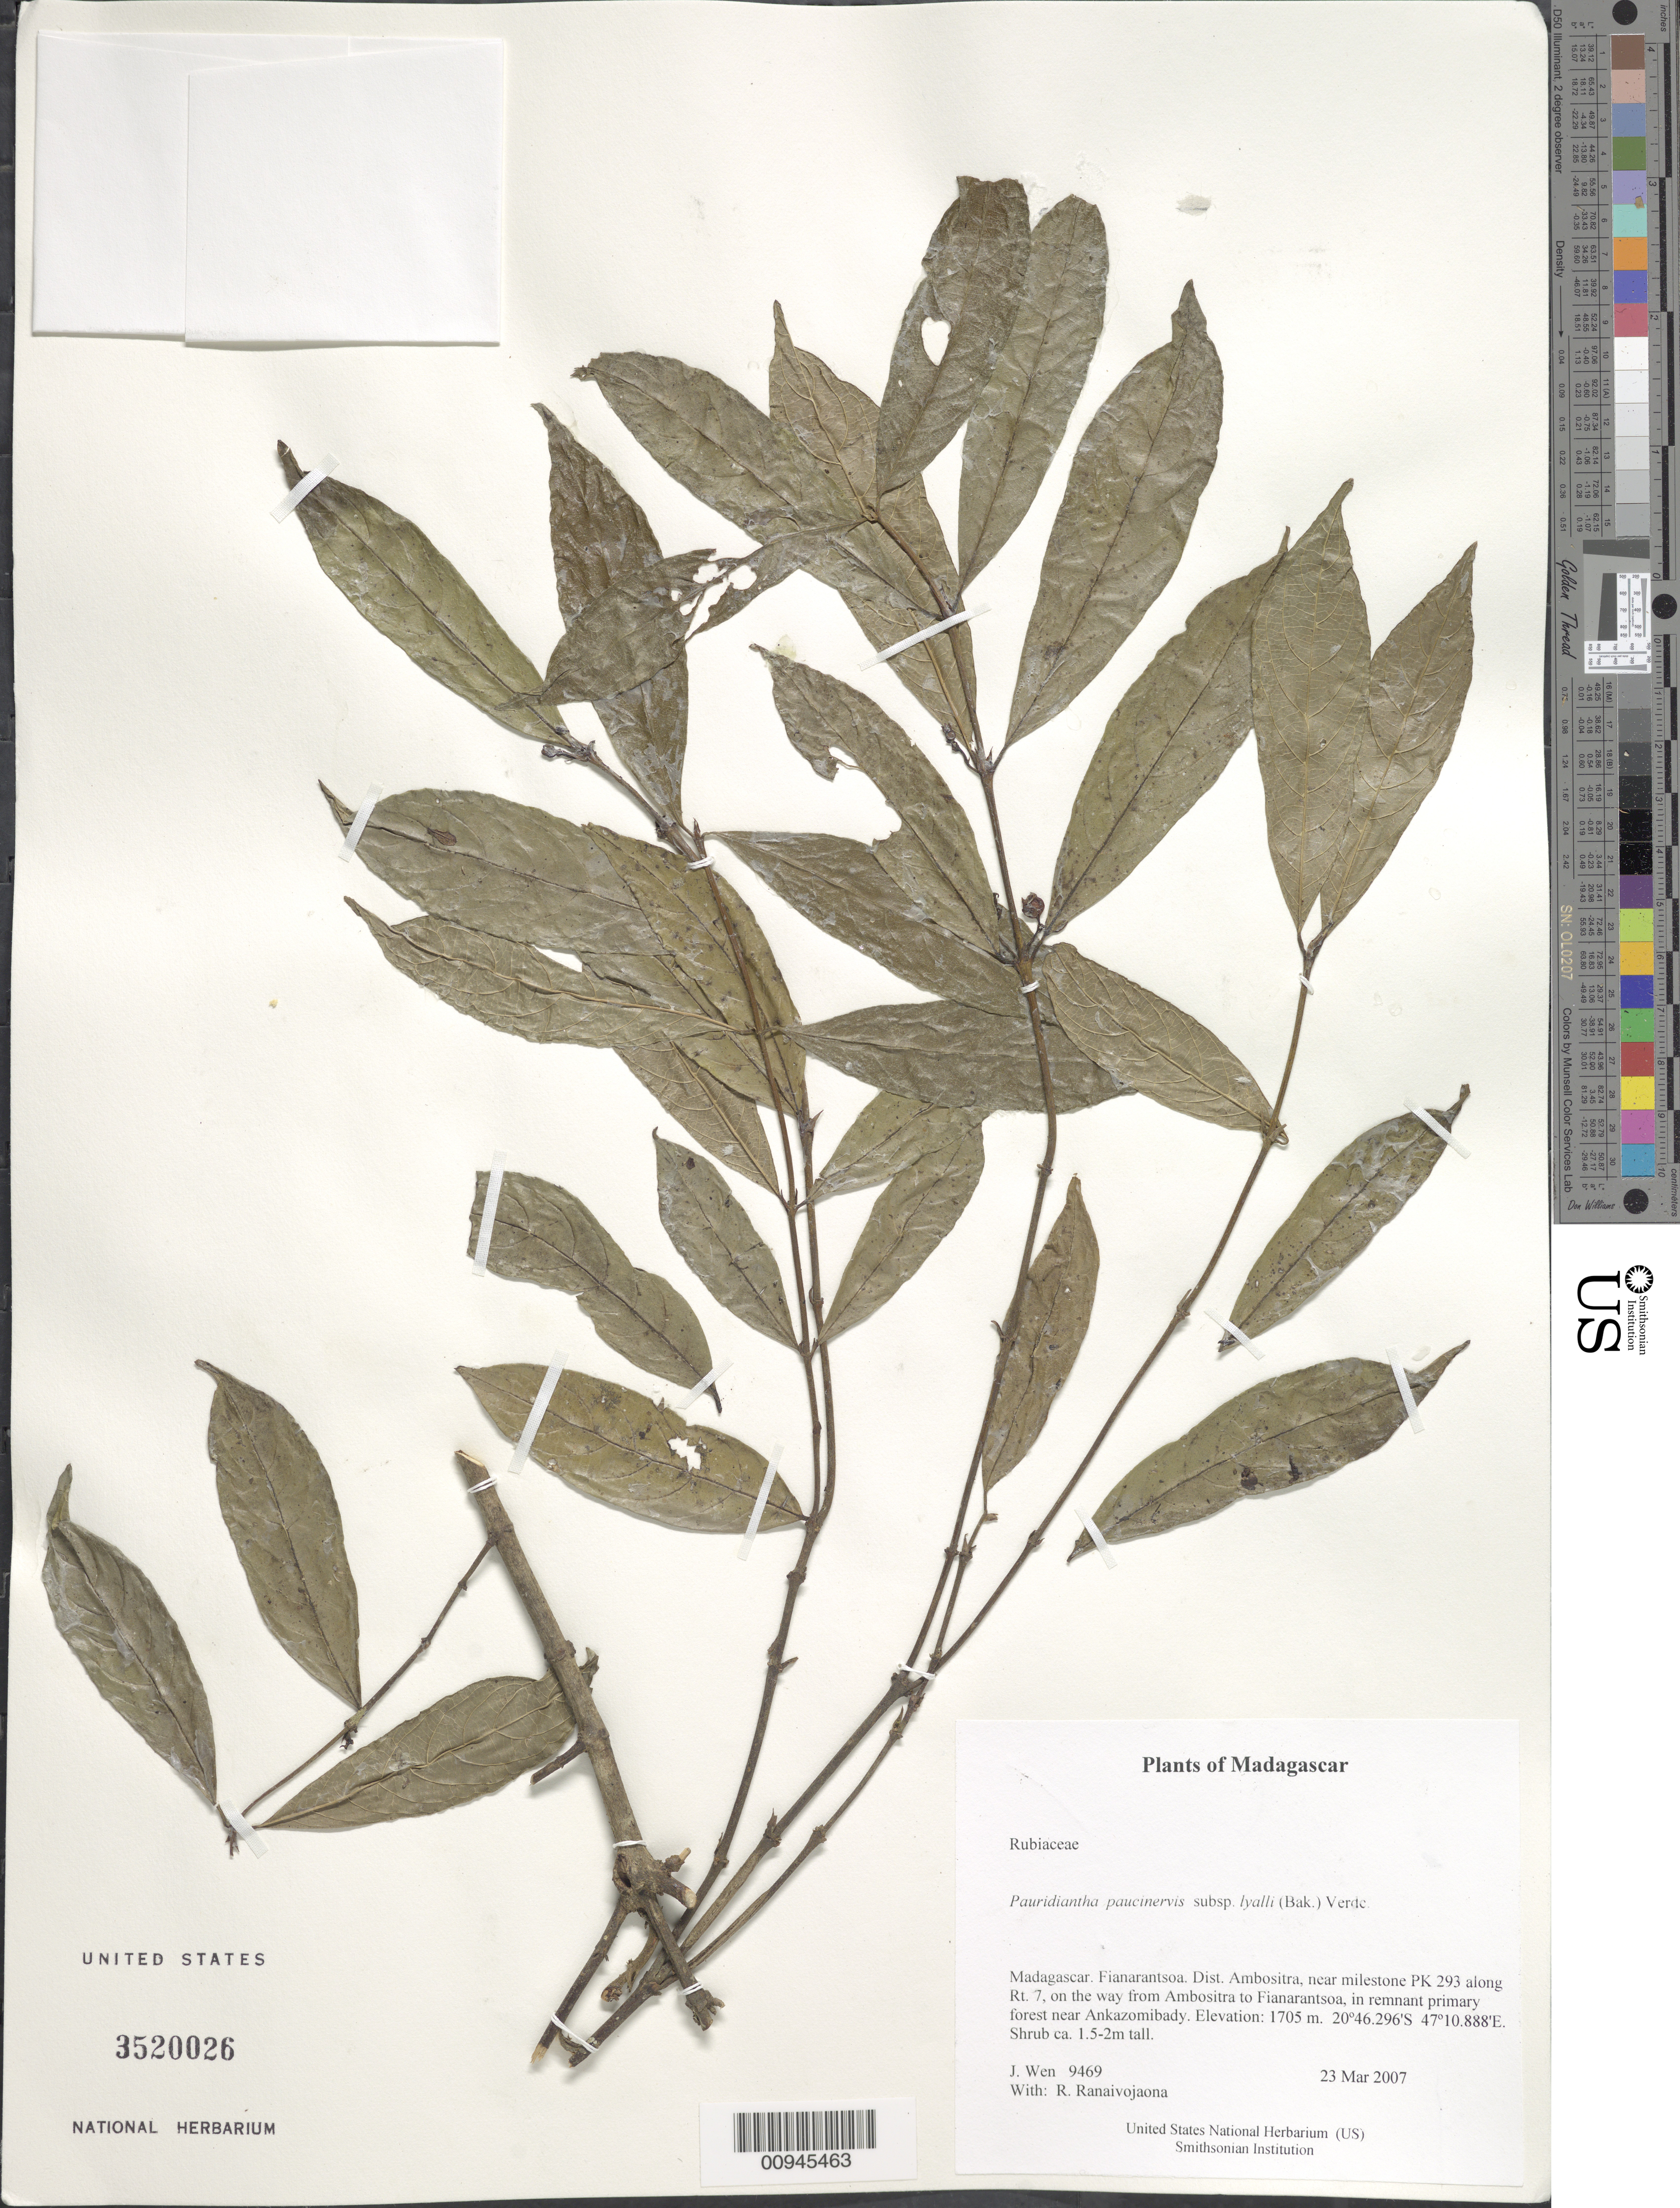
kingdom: Plantae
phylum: Tracheophyta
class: Magnoliopsida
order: Gentianales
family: Rubiaceae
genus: Pauridiantha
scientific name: Pauridiantha paucinervis subsp. lyalli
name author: (Baker) Verdc.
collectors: J. Wen & R. Ranaivojaona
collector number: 9469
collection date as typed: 23 Mar 2007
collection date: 2007-03-23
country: Madagascar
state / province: Amoron'i Mania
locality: Dist. Ambositra, near milestone PK 293 along Rt. 7, on the way from Ambositra to Fianarantsoa, in remnant primary forest near Ankazomibady.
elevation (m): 1705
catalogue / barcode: US 3520026